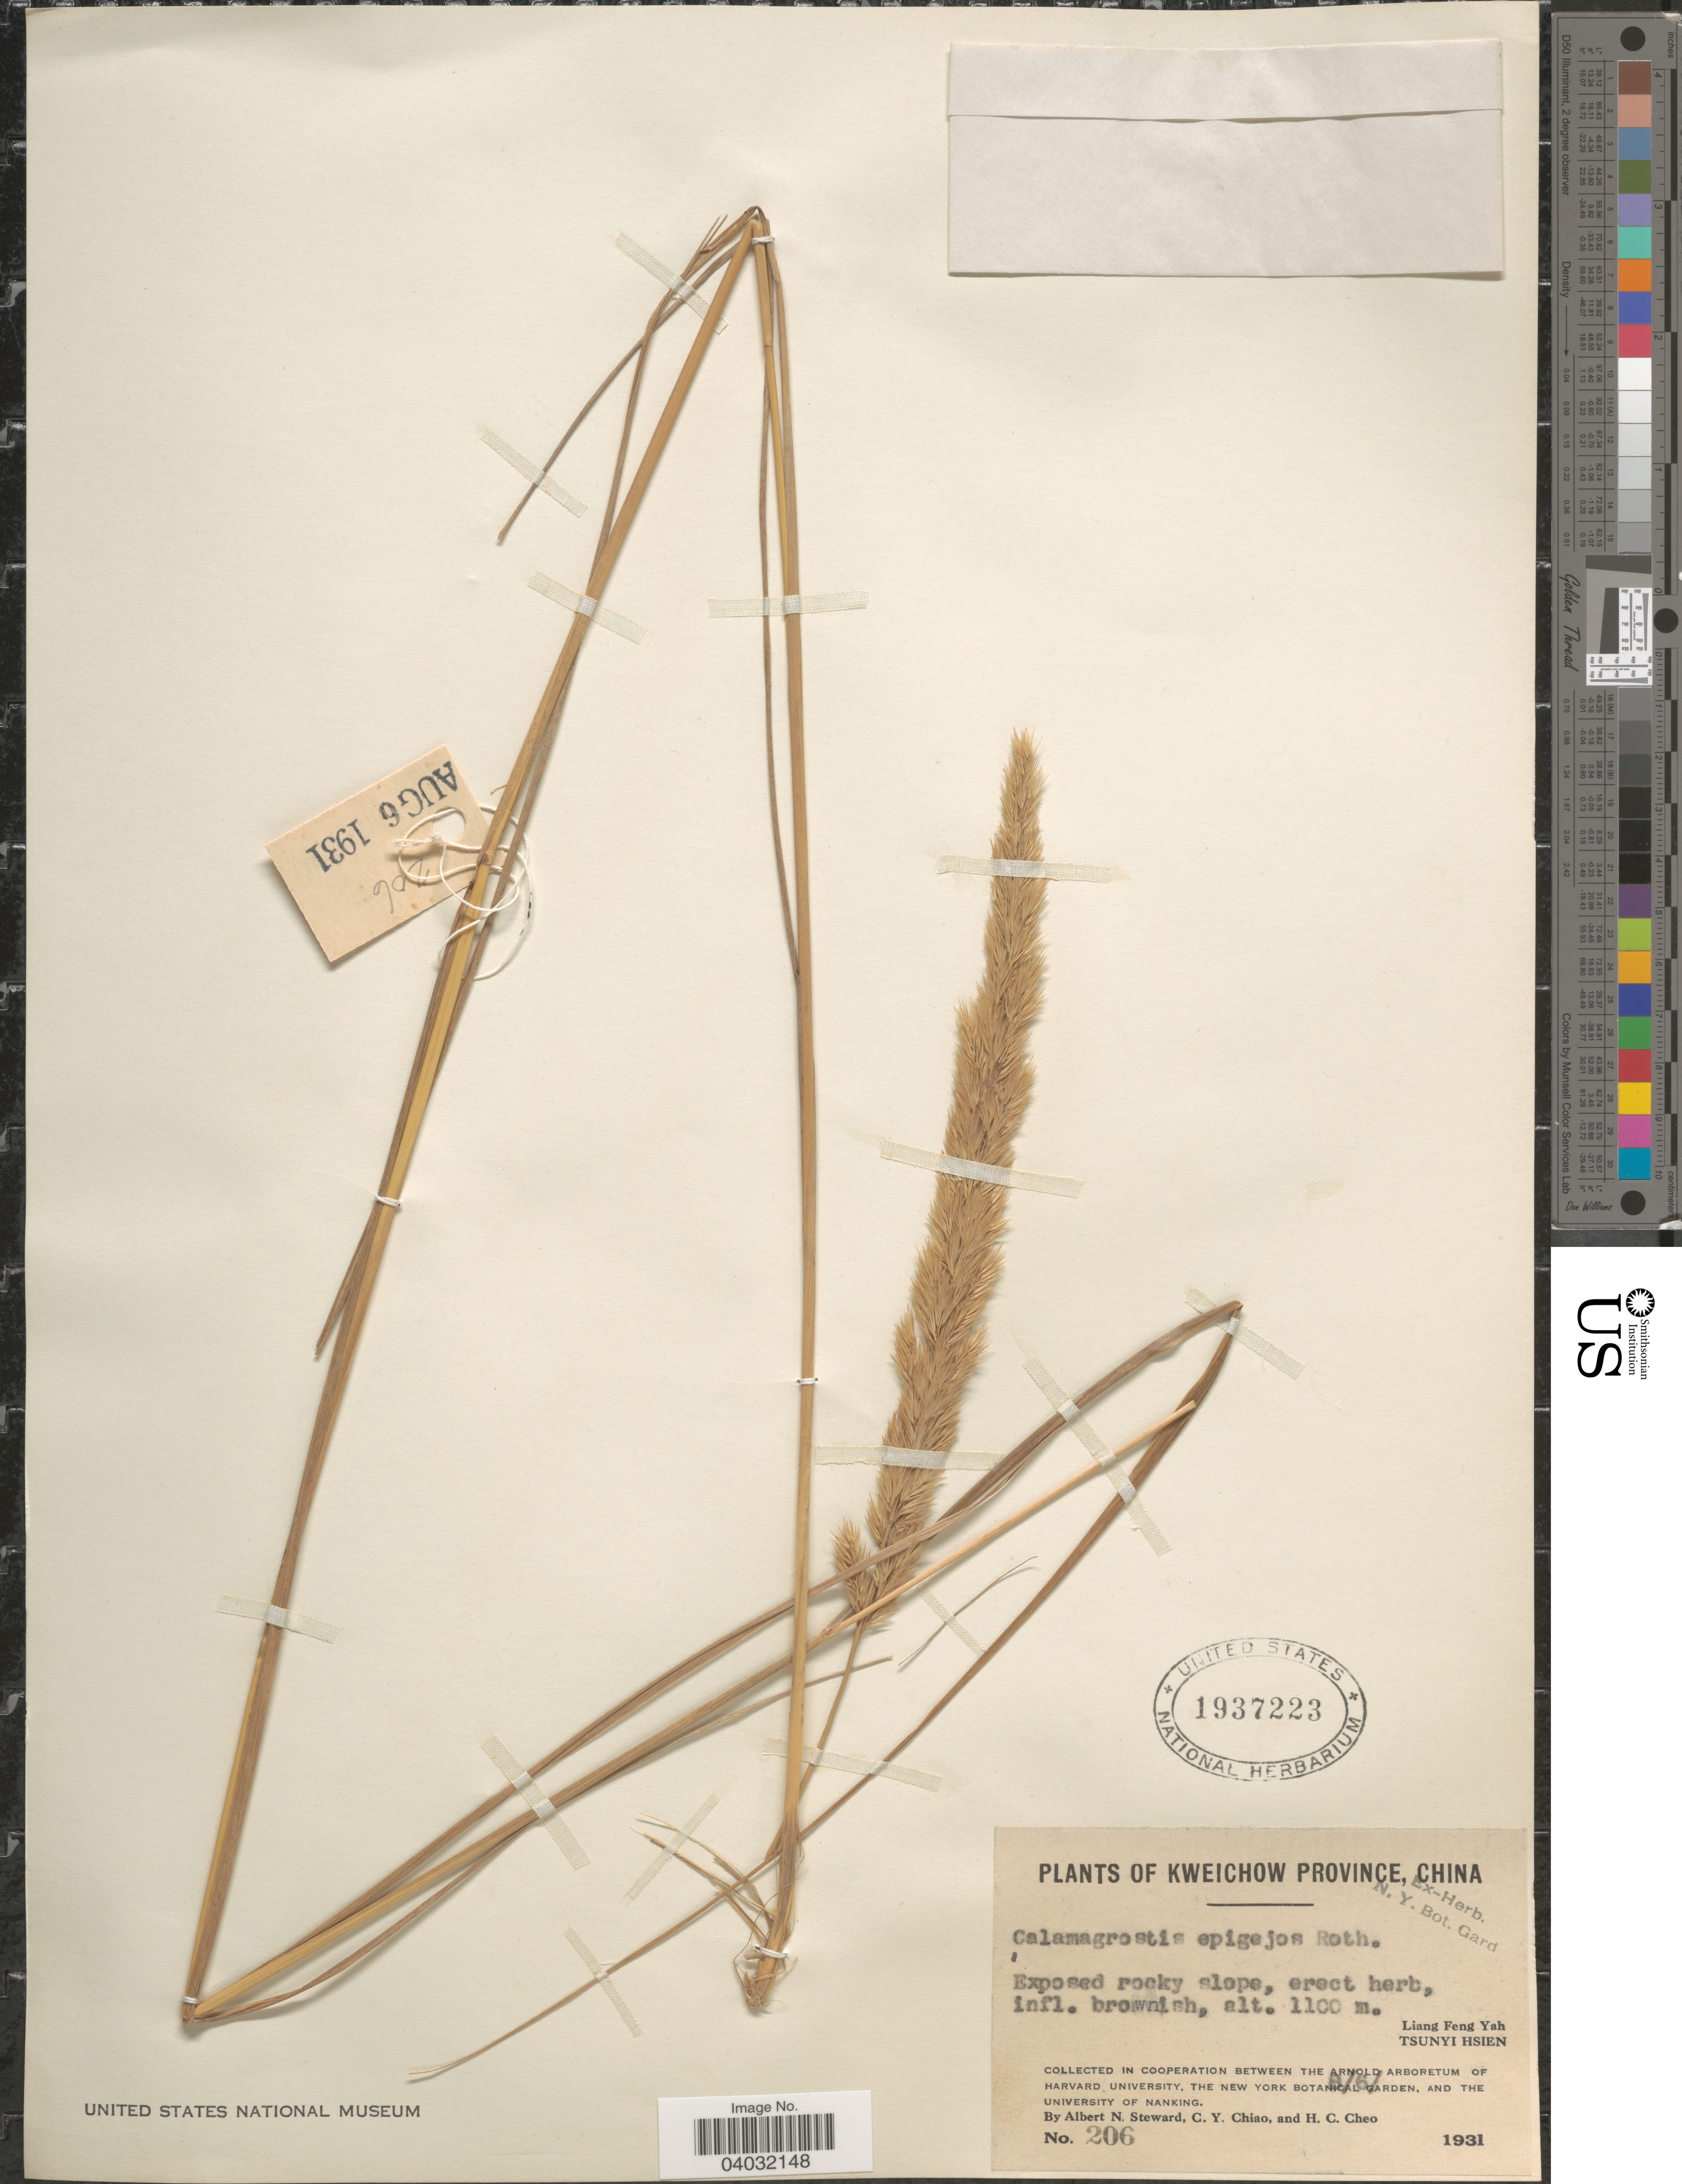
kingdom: Plantae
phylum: Tracheophyta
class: Liliopsida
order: Poales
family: Poaceae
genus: Calamagrostis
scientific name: Calamagrostis epigeios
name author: (L.) Roth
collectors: A. N. Steward, C. Y. Chiao & H. Cheo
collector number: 206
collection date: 1931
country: China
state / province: Guizhou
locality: Kweichow Province. Liang Feng Yah. Tsumyi Hsien.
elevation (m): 1100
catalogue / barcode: US 1937223